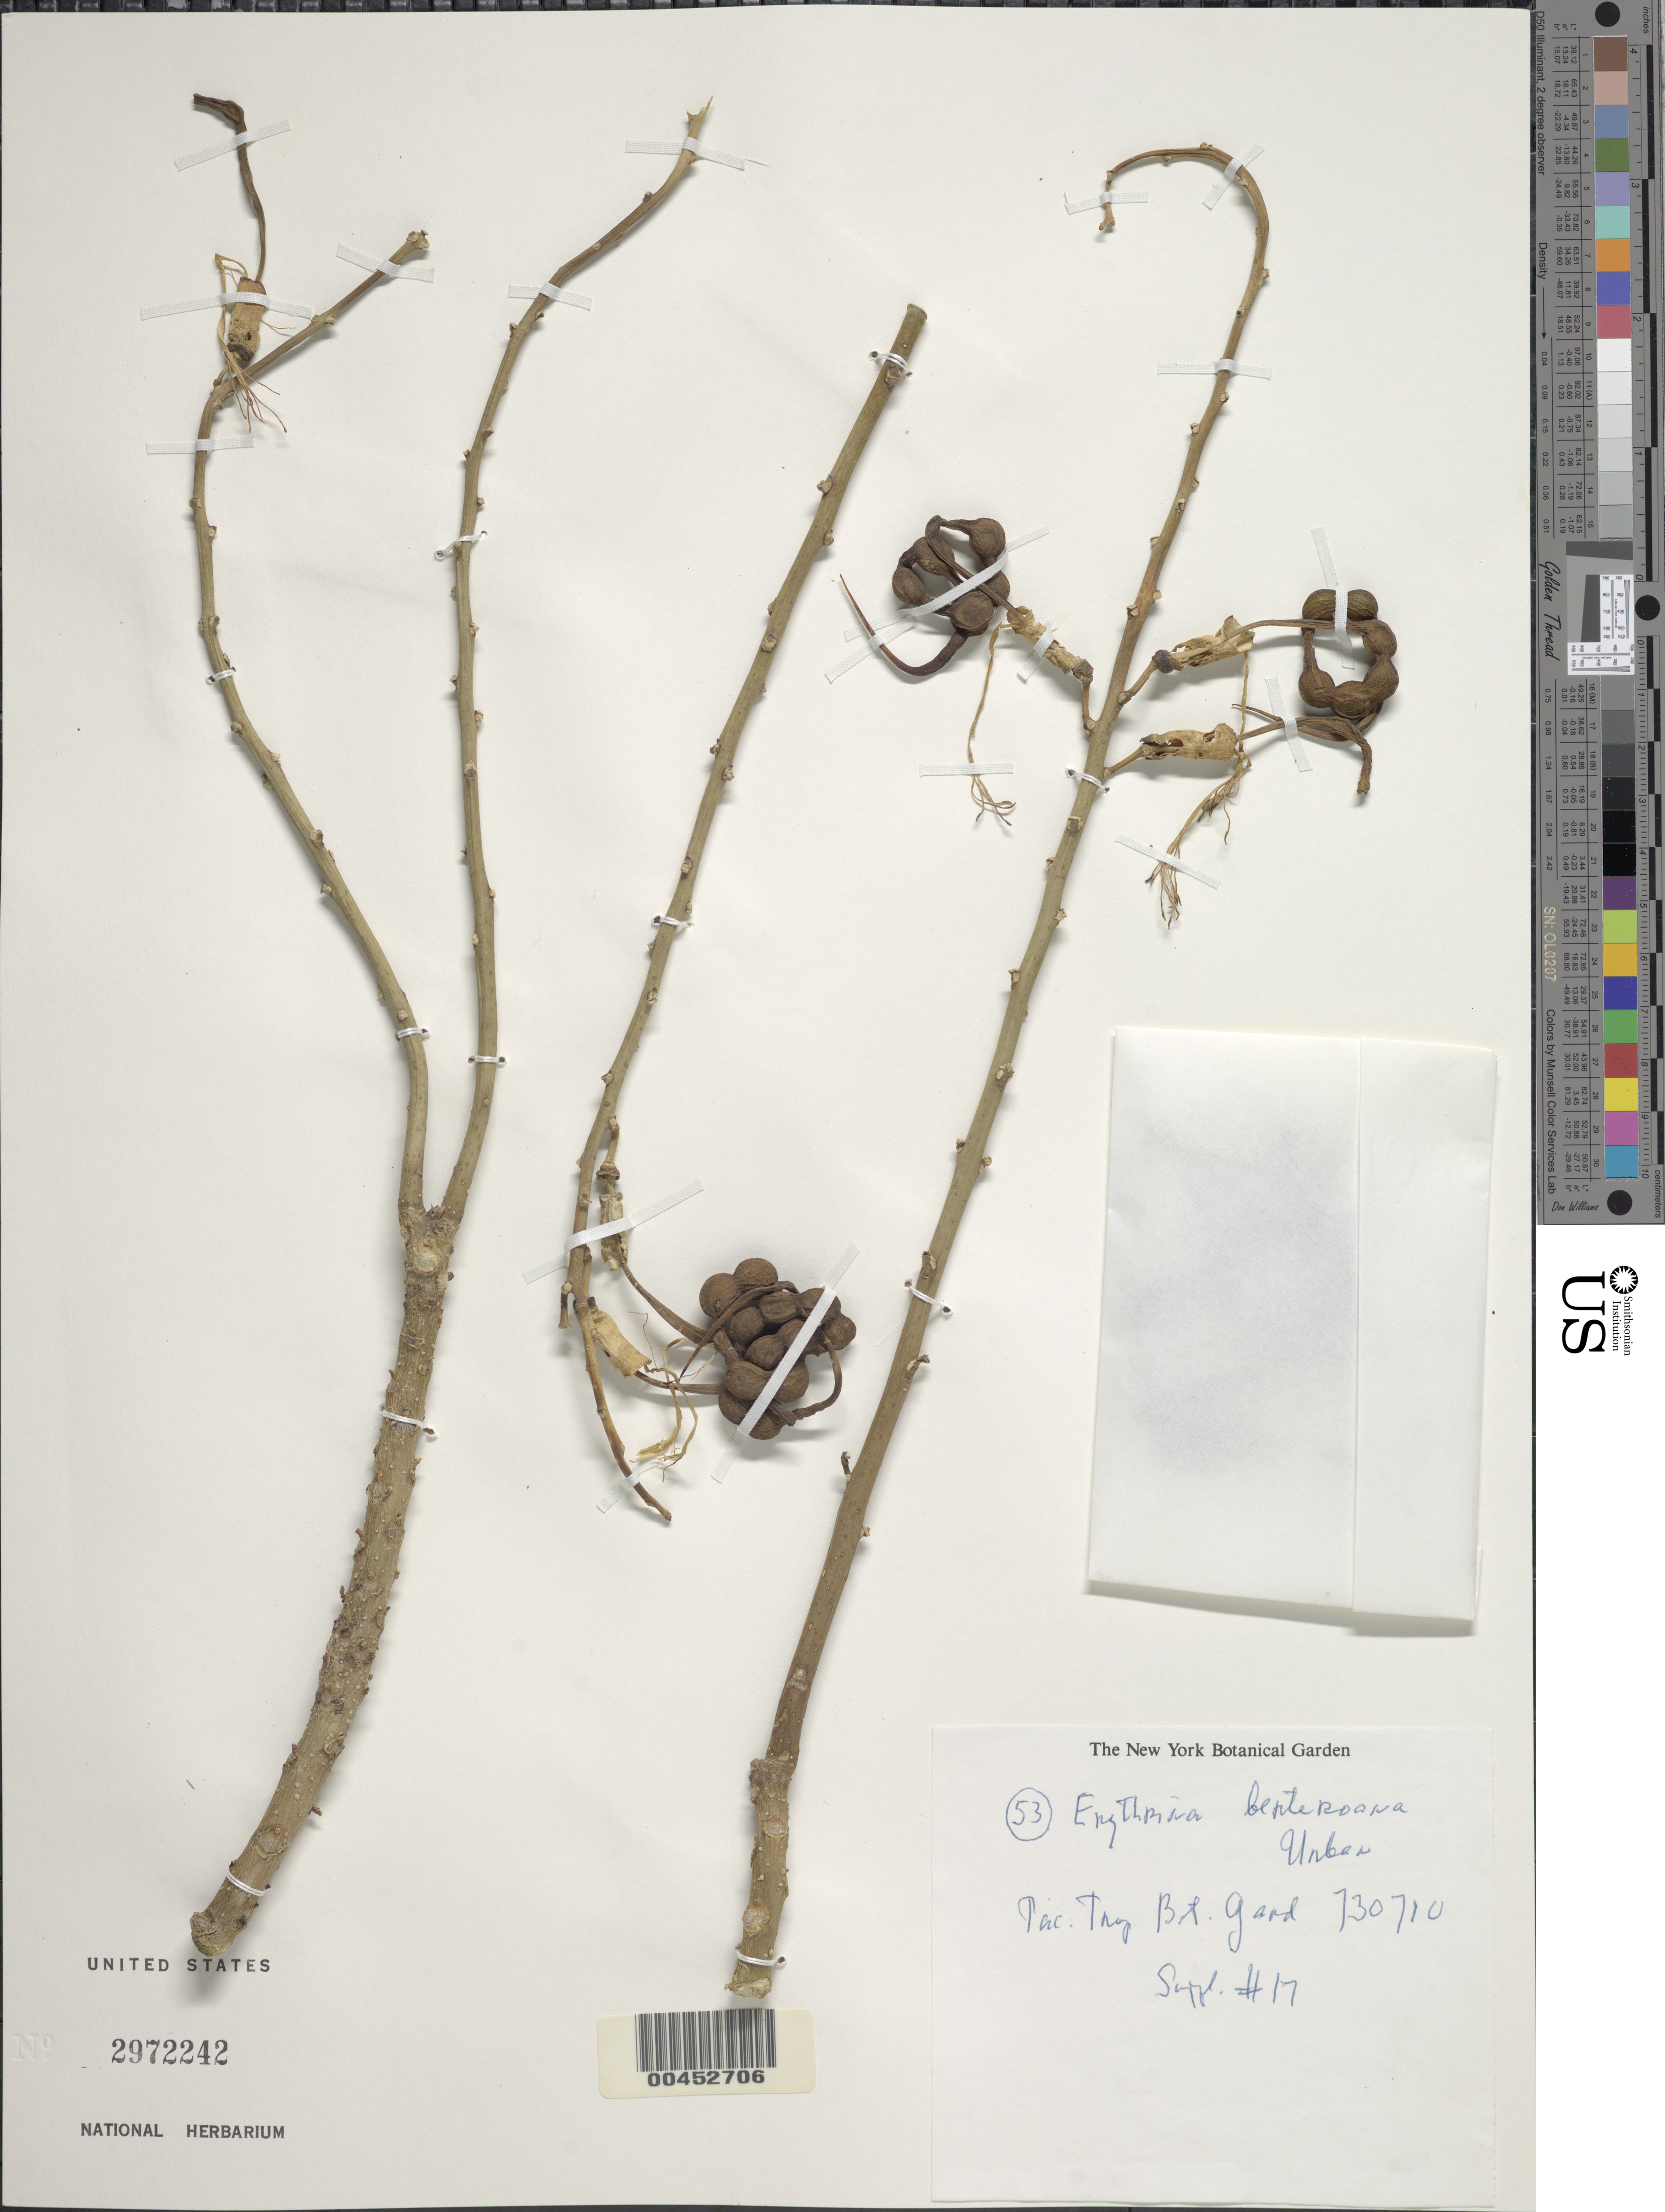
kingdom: Plantae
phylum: Tracheophyta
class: Magnoliopsida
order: Fabales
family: Fabaceae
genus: Erythrina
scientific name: Erythrina berteroana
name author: Urb.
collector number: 53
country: United States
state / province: Hawaii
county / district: Kauai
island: Kaua'i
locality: Pacific Tropical Botanical Garden, 730710, Suppl #17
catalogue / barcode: US 2972242